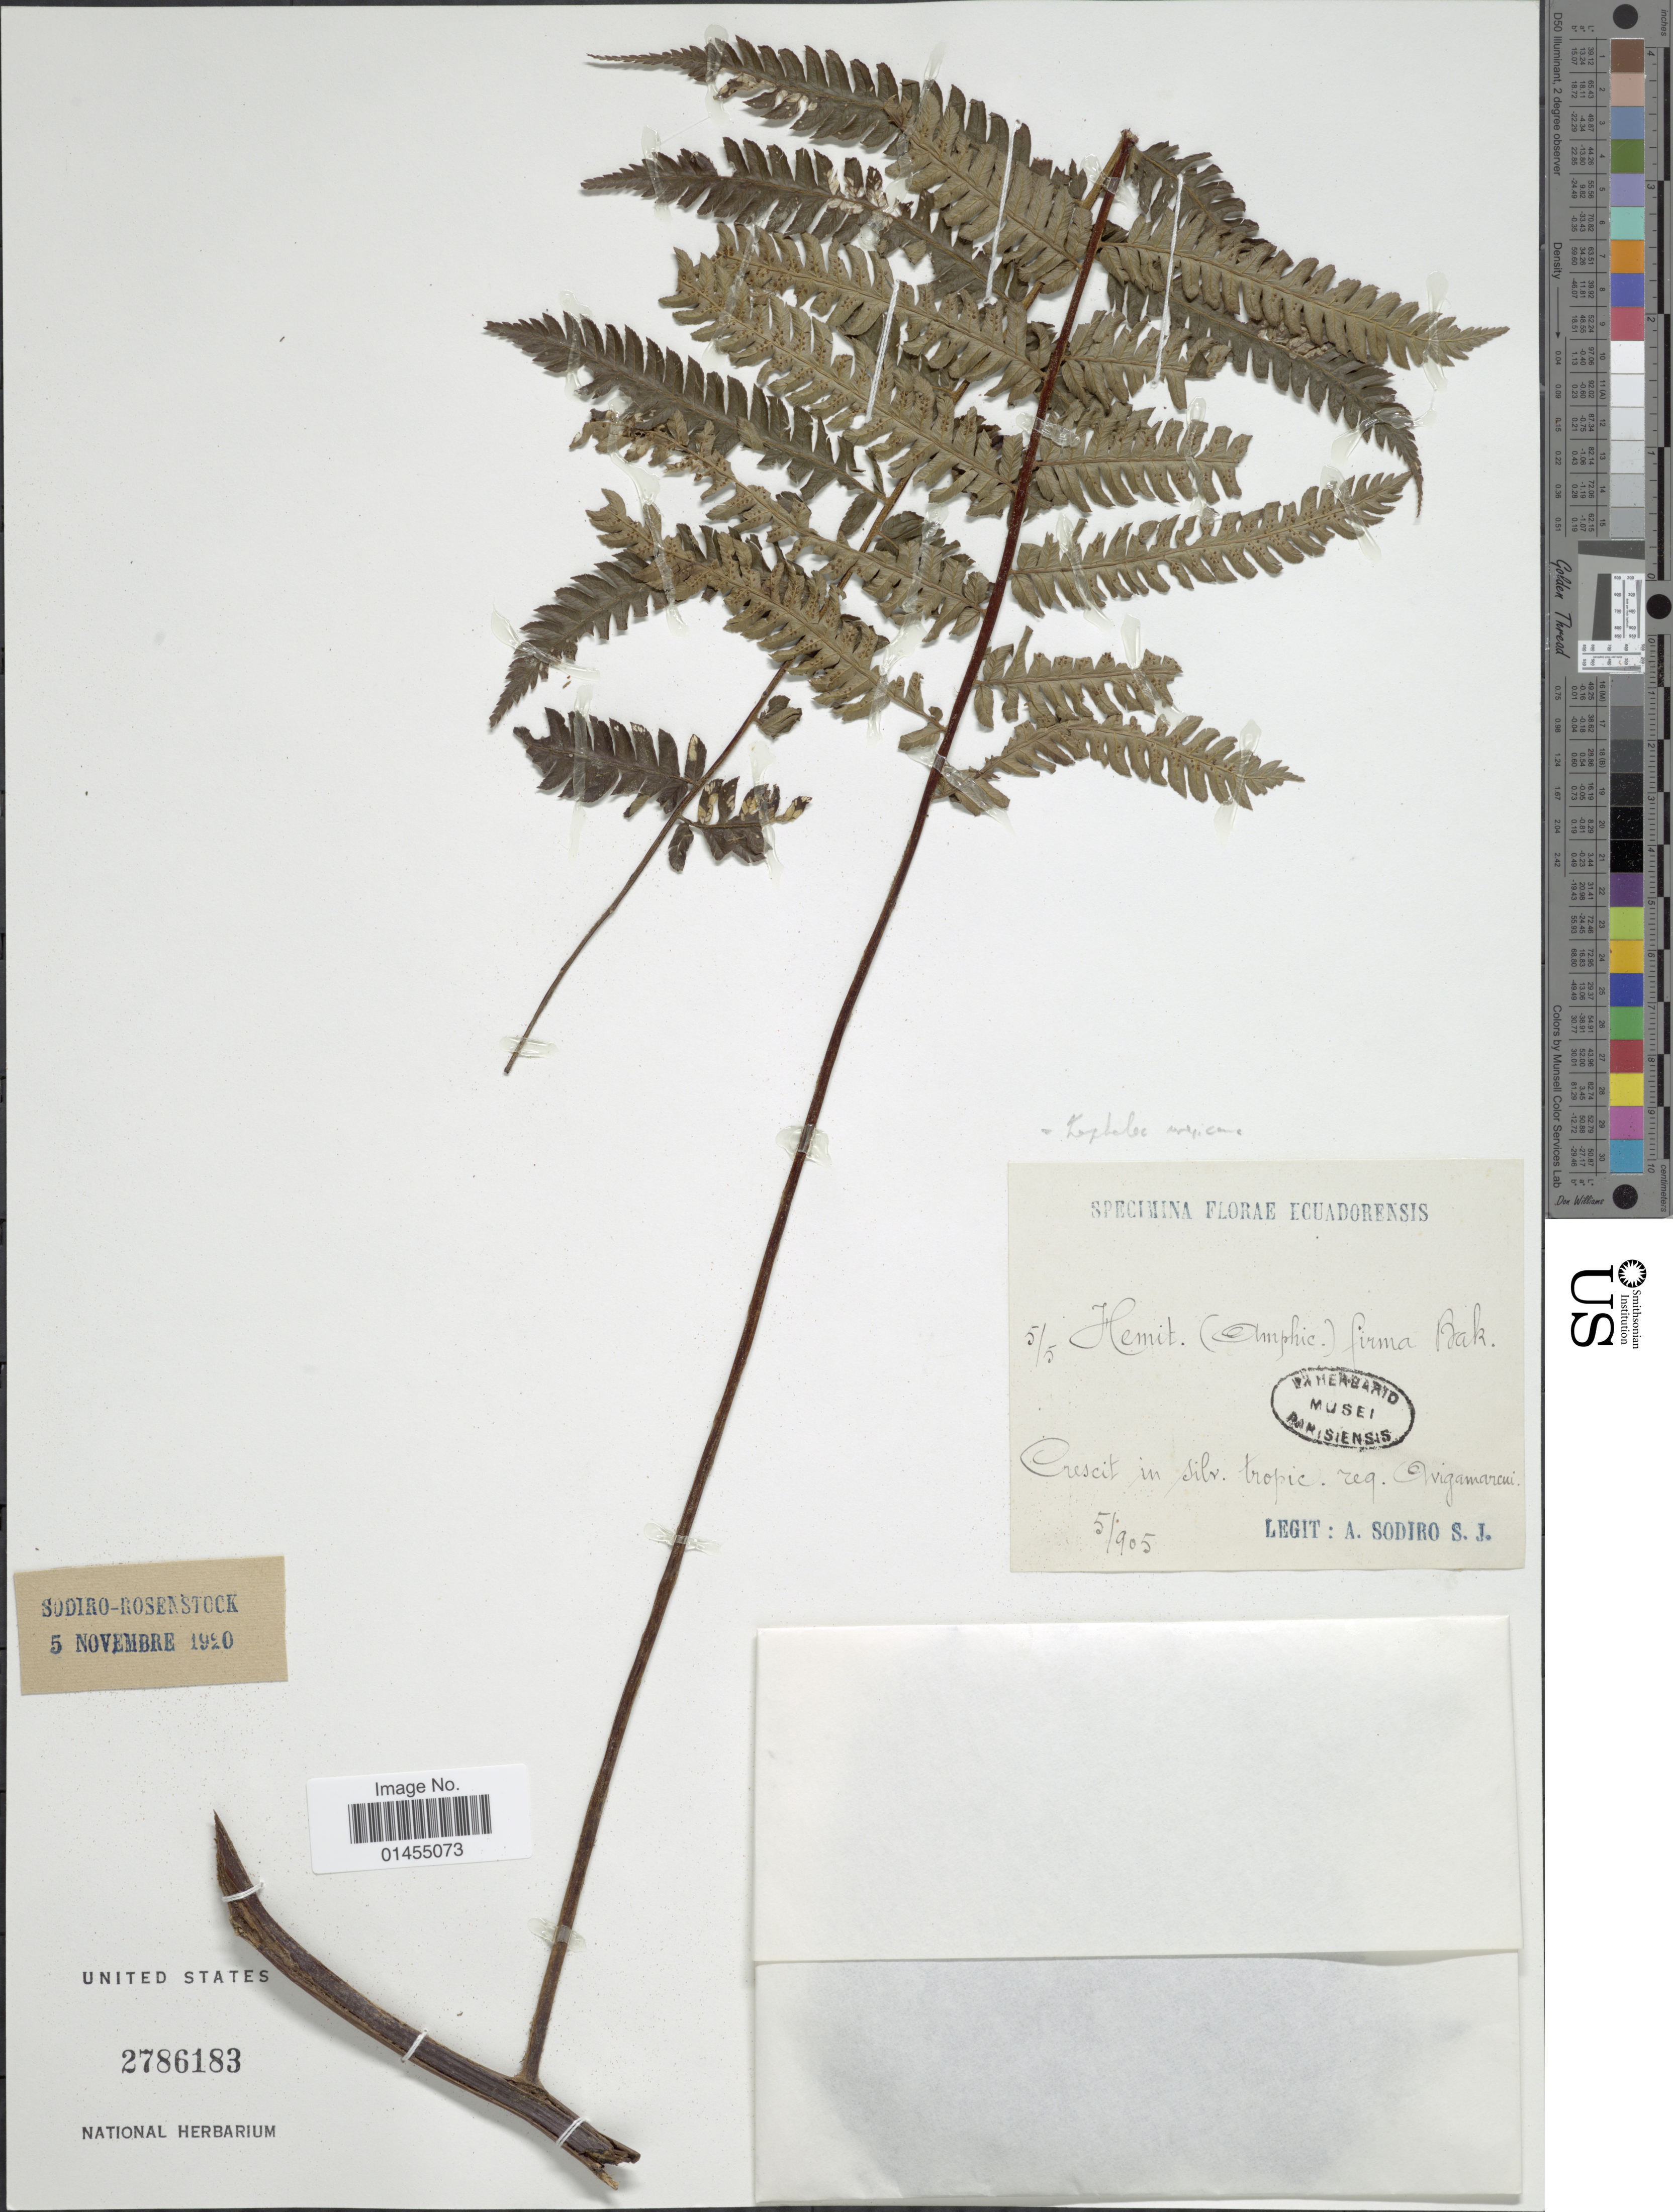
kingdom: Plantae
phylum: Tracheophyta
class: Polypodiopsida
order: Cyatheales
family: Cyatheaceae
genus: Alsophila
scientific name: Alsophila firma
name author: (Baker) D.S. Conant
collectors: A. Sodiro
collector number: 5/5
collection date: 1905-05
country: Ecuador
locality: Crescit in silv. tropic. reg. Avigamarcui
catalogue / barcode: US 3305303